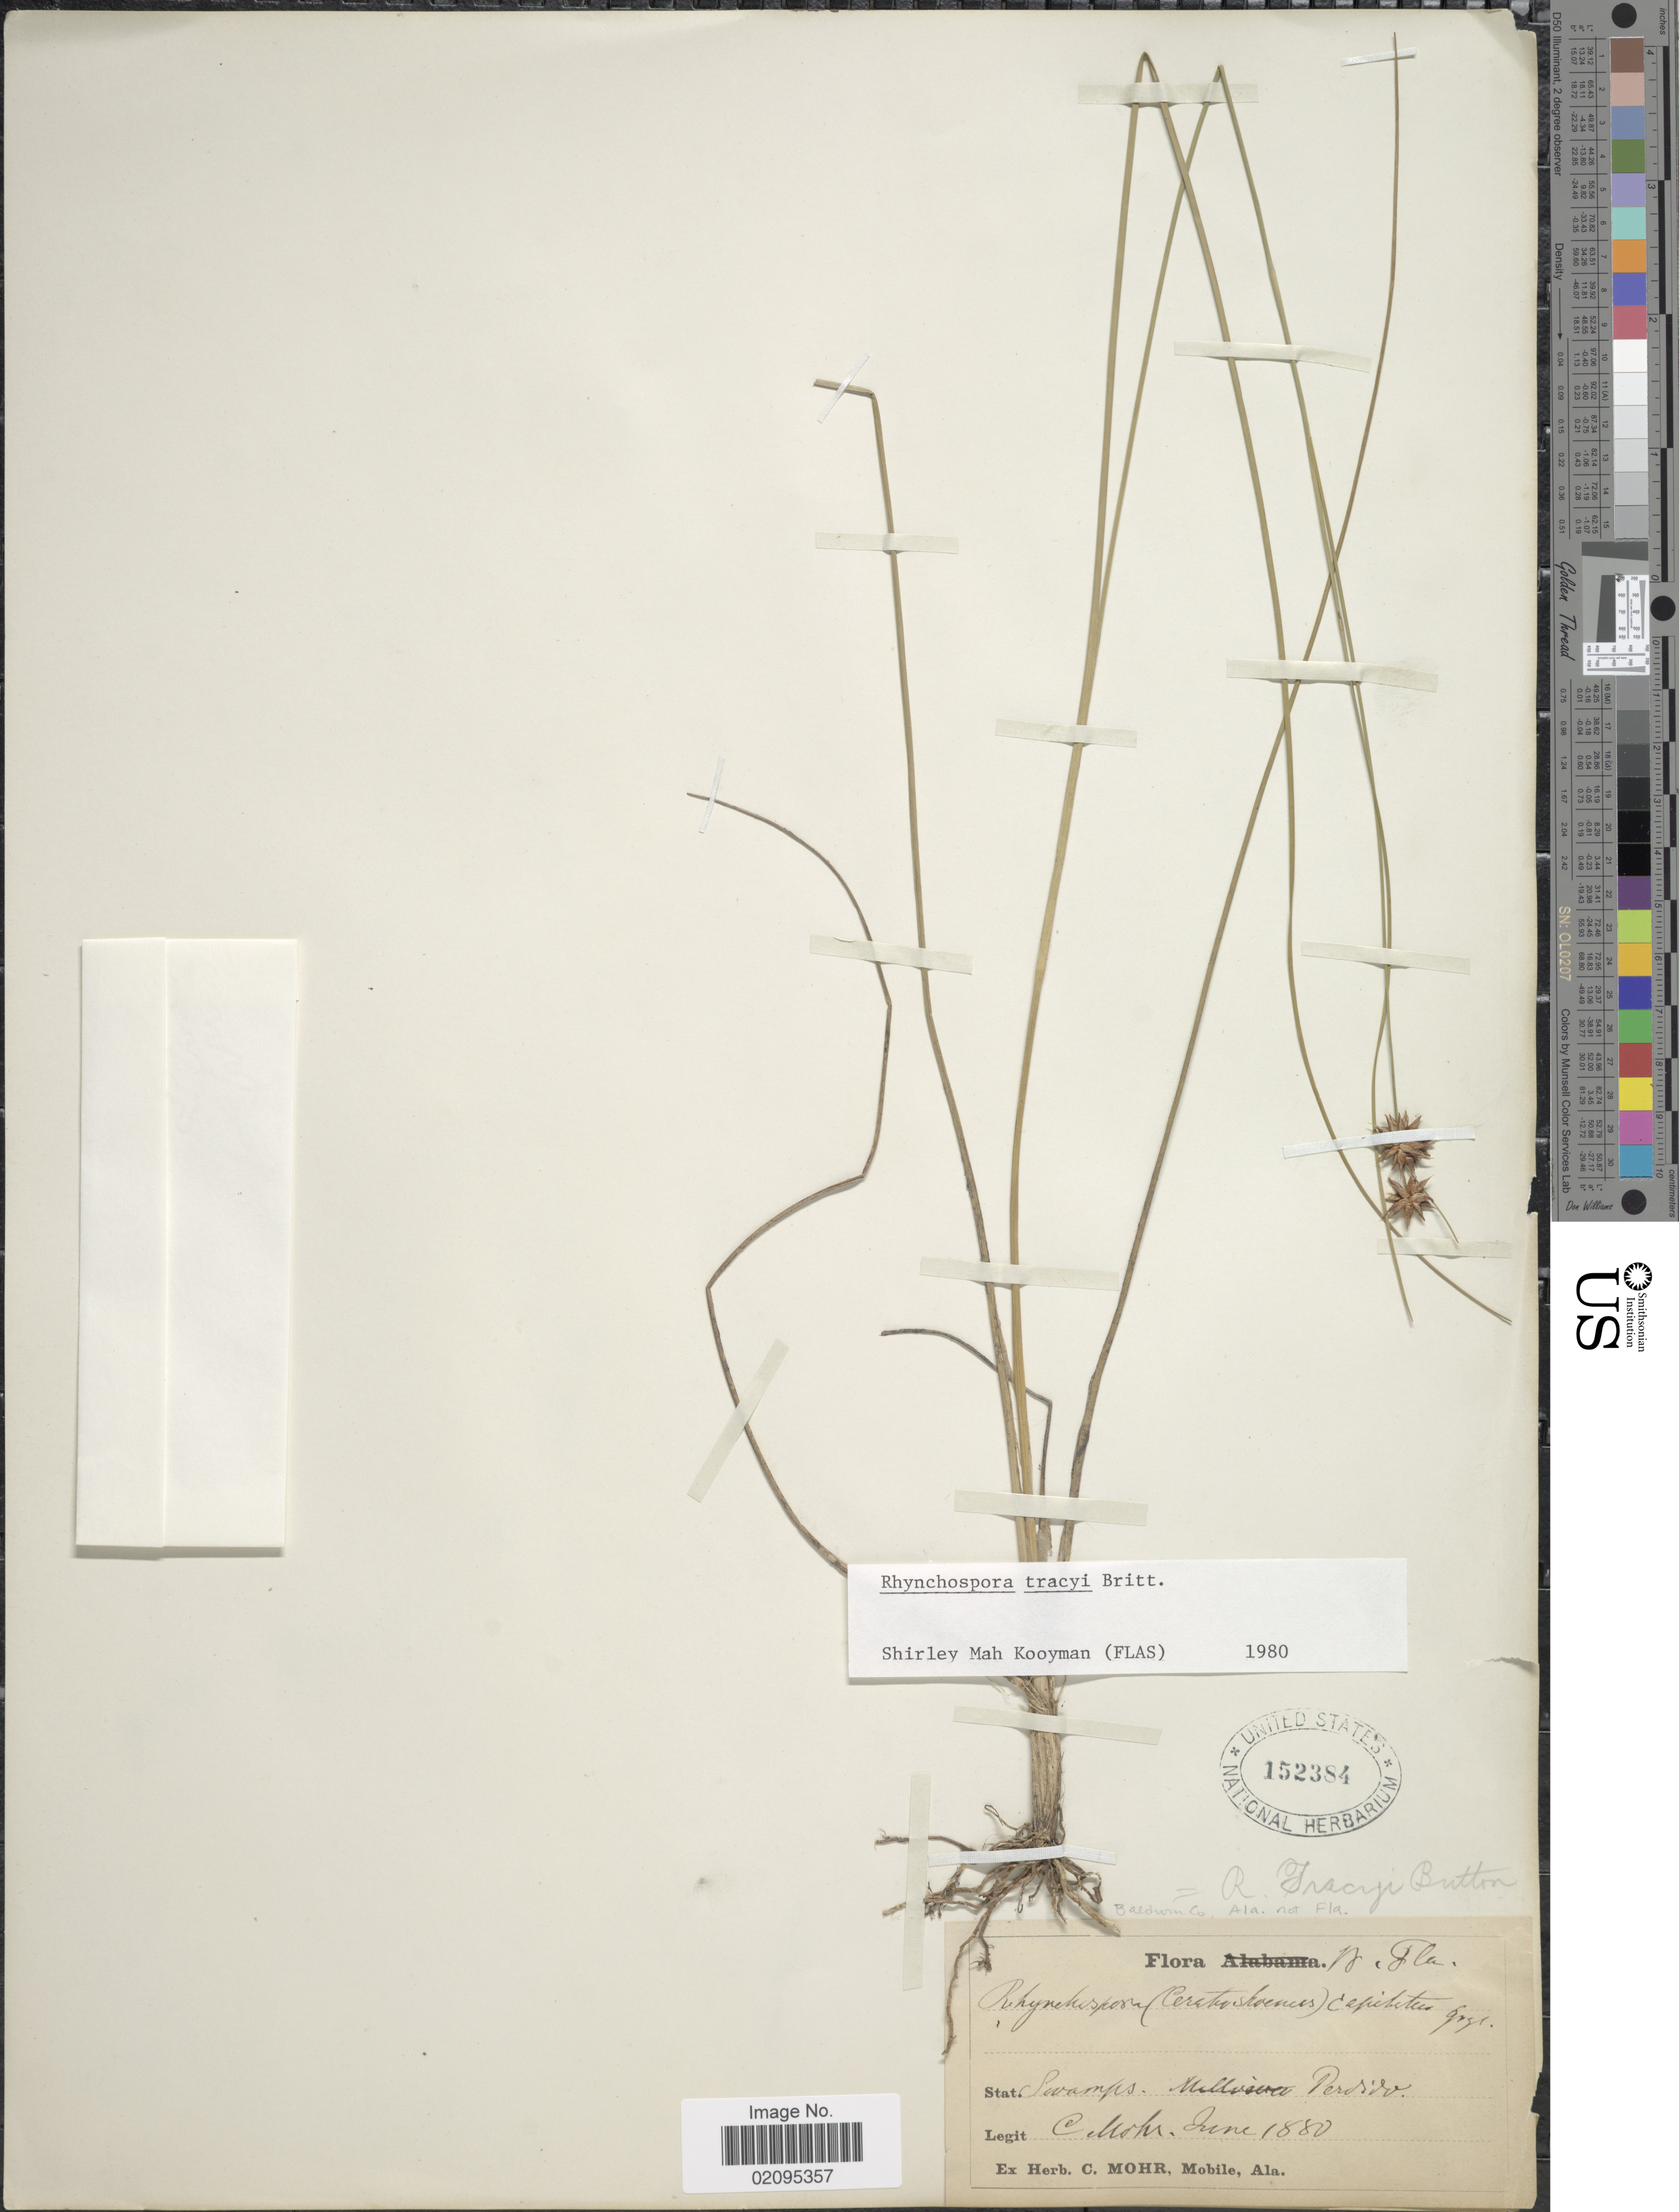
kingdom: Plantae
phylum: Tracheophyta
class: Liliopsida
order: Poales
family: Cyperaceae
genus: Rhynchospora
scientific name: Rhynchospora tracyi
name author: Britton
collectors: Mohr, C. T. (herbarium)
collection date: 1880-06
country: United States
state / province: Florida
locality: N. Fla., swamps, Perdido.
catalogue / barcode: US 152384